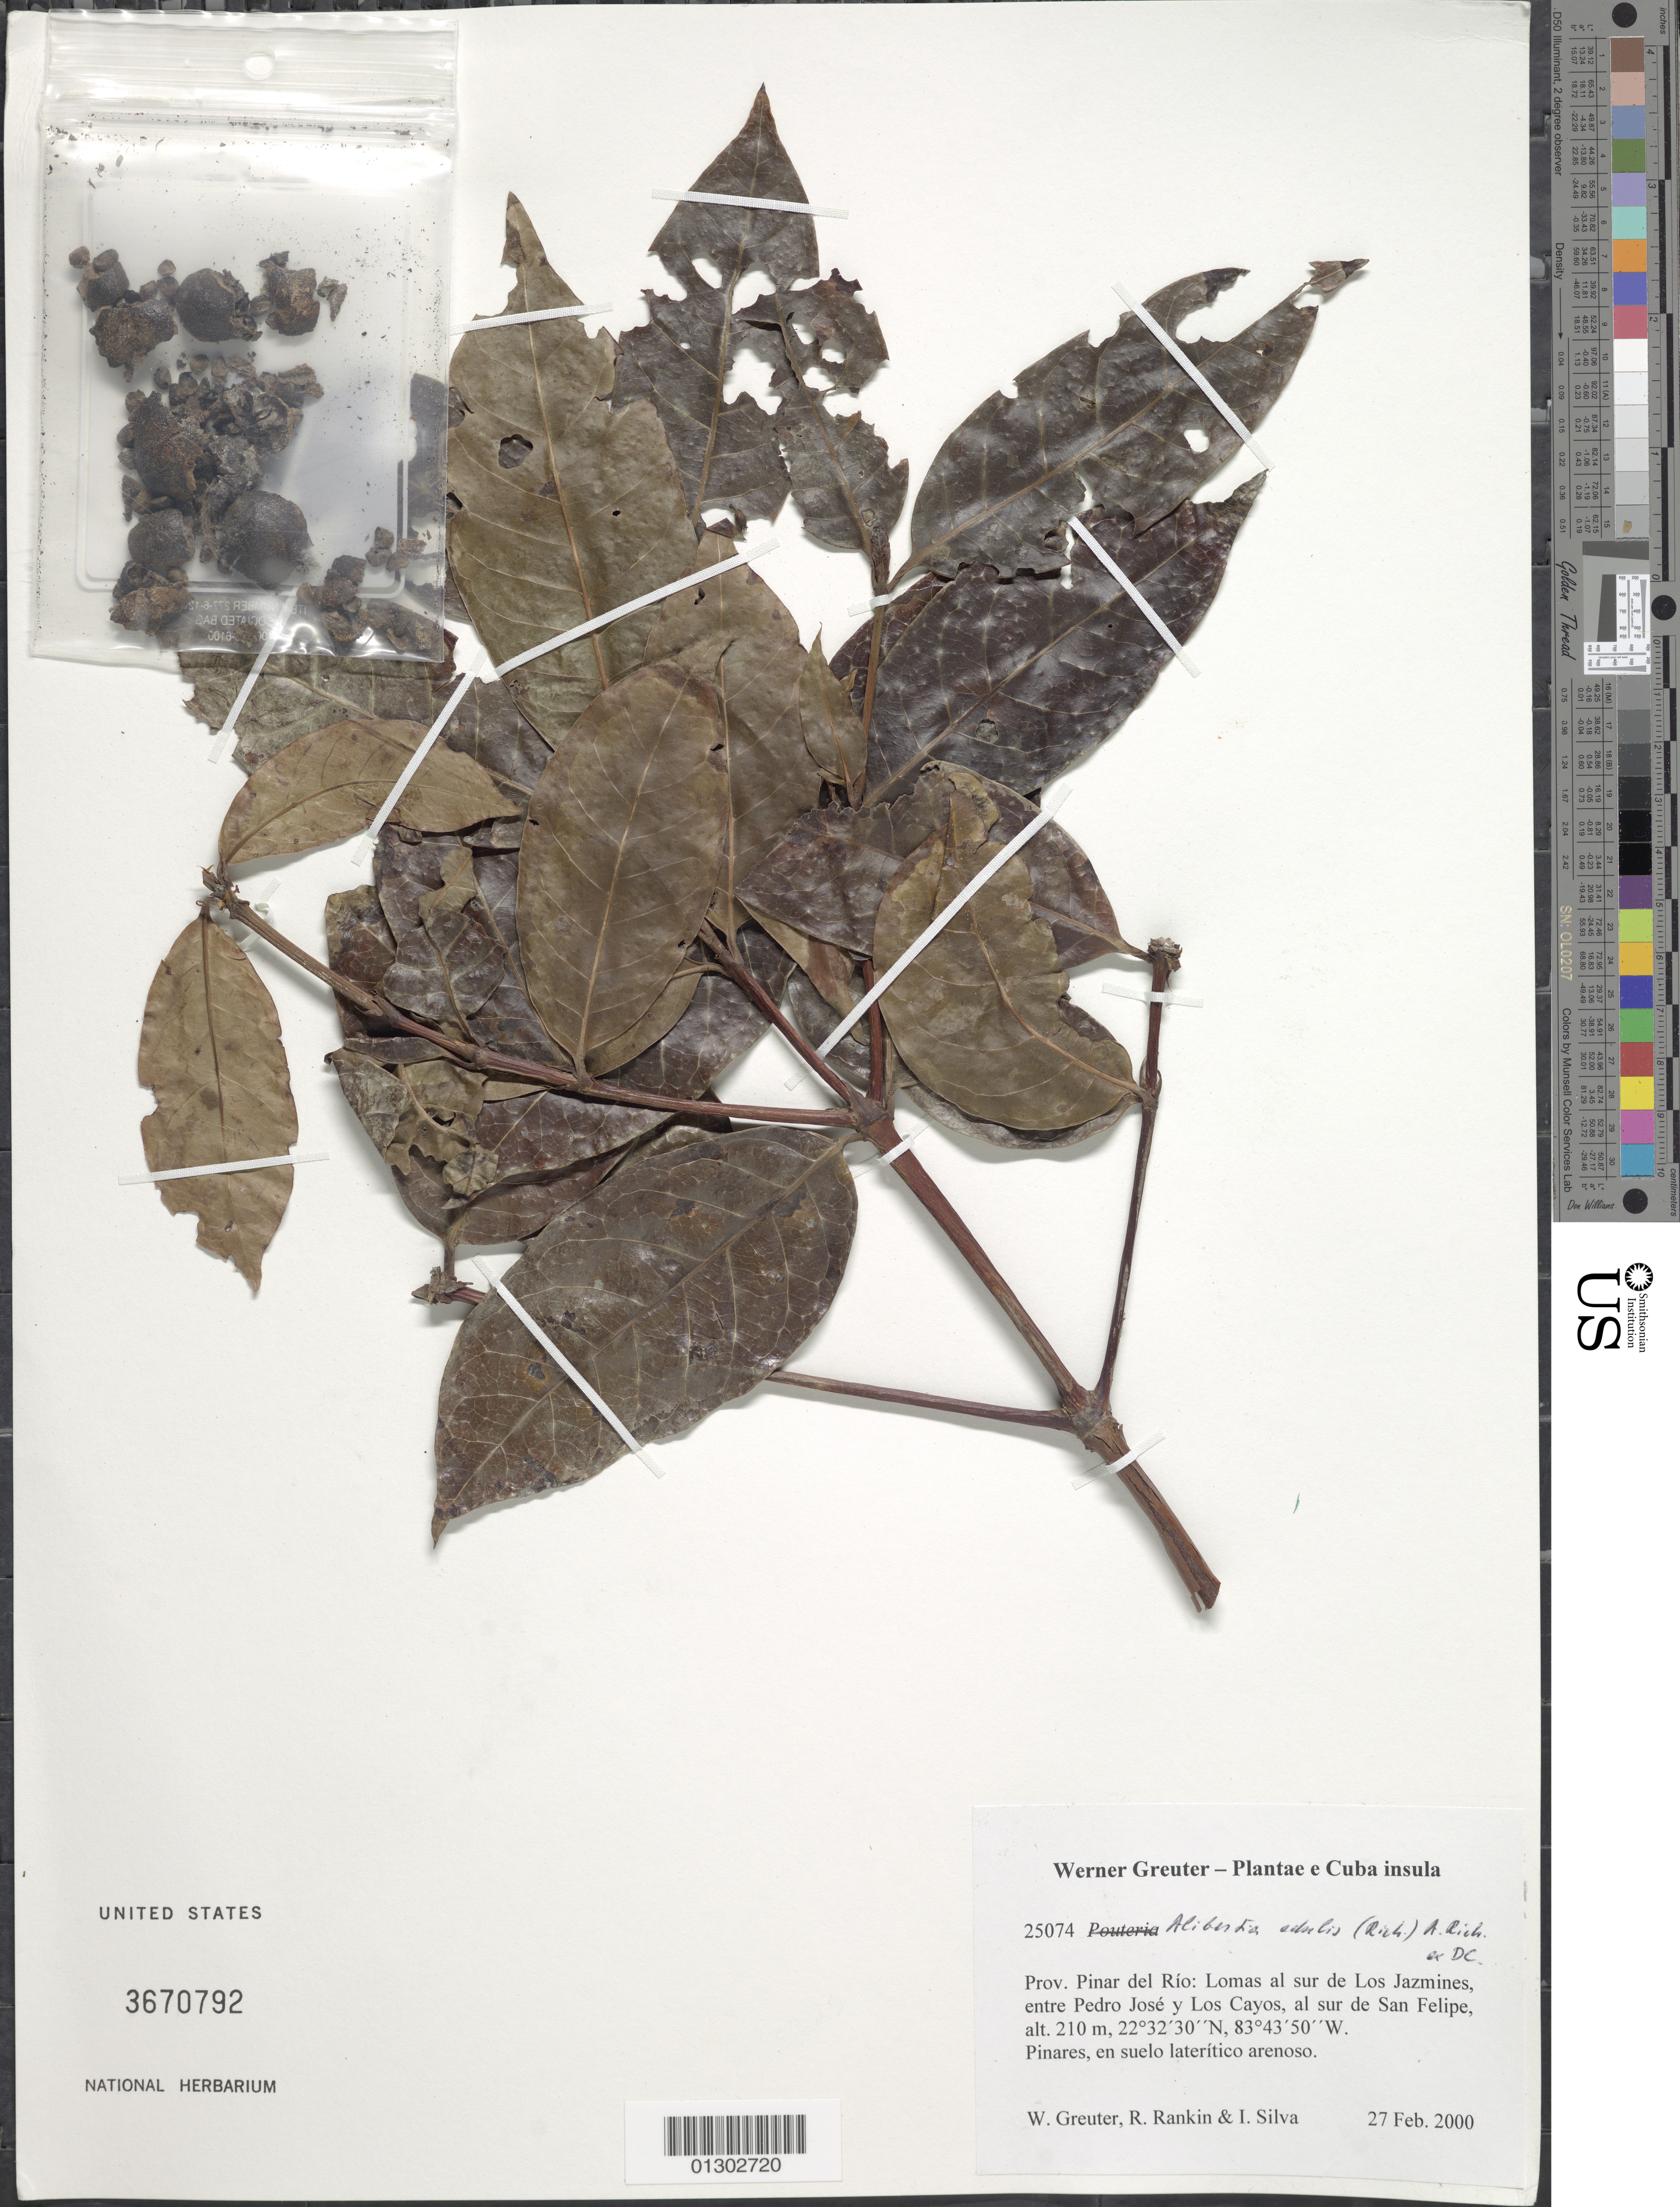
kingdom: Plantae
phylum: Tracheophyta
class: Magnoliopsida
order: Gentianales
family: Rubiaceae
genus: Alibertia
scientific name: Alibertia edulis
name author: (Rich.) A. Rich. ex DC.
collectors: W. R. Greuter, R. Rankin Rodriguez & I. Silva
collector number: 25074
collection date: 2000-02-27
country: Cuba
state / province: Pinar del Rio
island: Cuba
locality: Los Jazmines, lomas al sur; entre Pedro José y Los Cayos, al sur de San Felipe.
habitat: Pinares, en suelo laterítico arenoso.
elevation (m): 210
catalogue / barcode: US 3670792